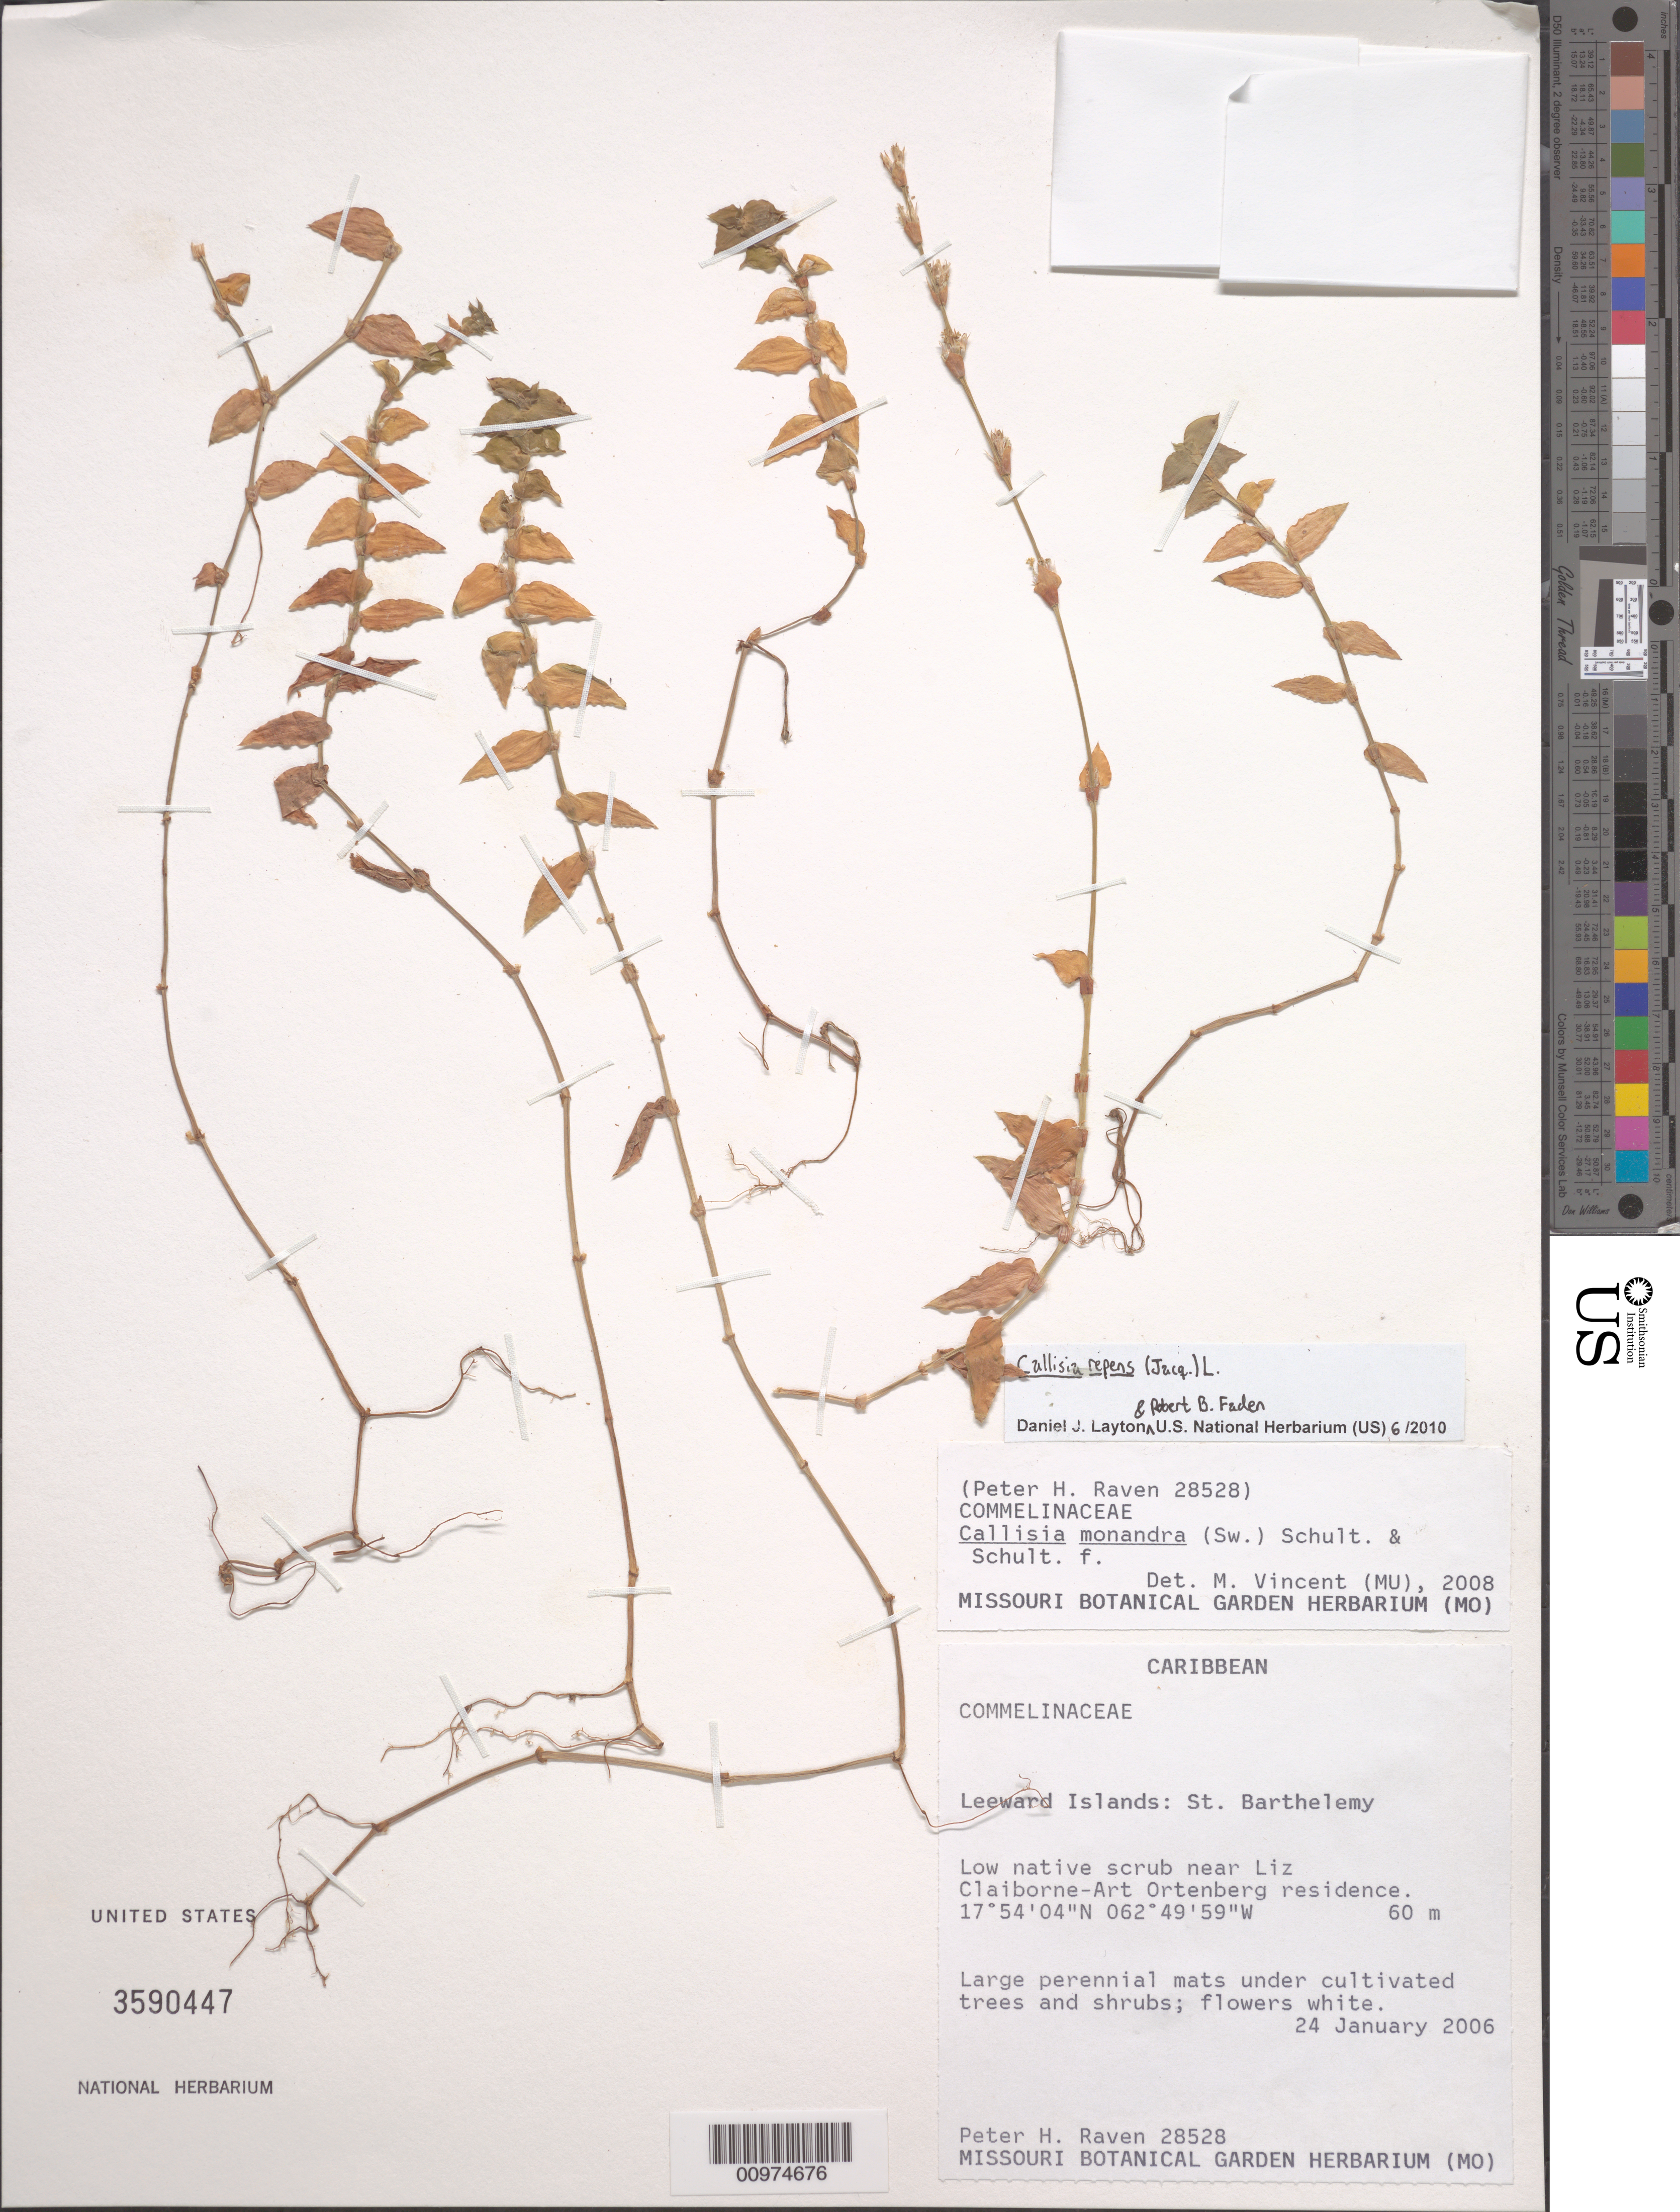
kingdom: Plantae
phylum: Tracheophyta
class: Liliopsida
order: Commelinales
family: Commelinaceae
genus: Callisia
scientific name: Callisia repens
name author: (Jacq.) L.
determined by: Layton, Daniel J.; Faden, R. B.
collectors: P. Raven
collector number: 28528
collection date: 2006-01-24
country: Saint Barthélemy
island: St. Barthélemy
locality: Leeward Islands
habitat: Low native scrub near Liz Claiborne-Art Ortenberg residence.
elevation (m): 60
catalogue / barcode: US 3590447